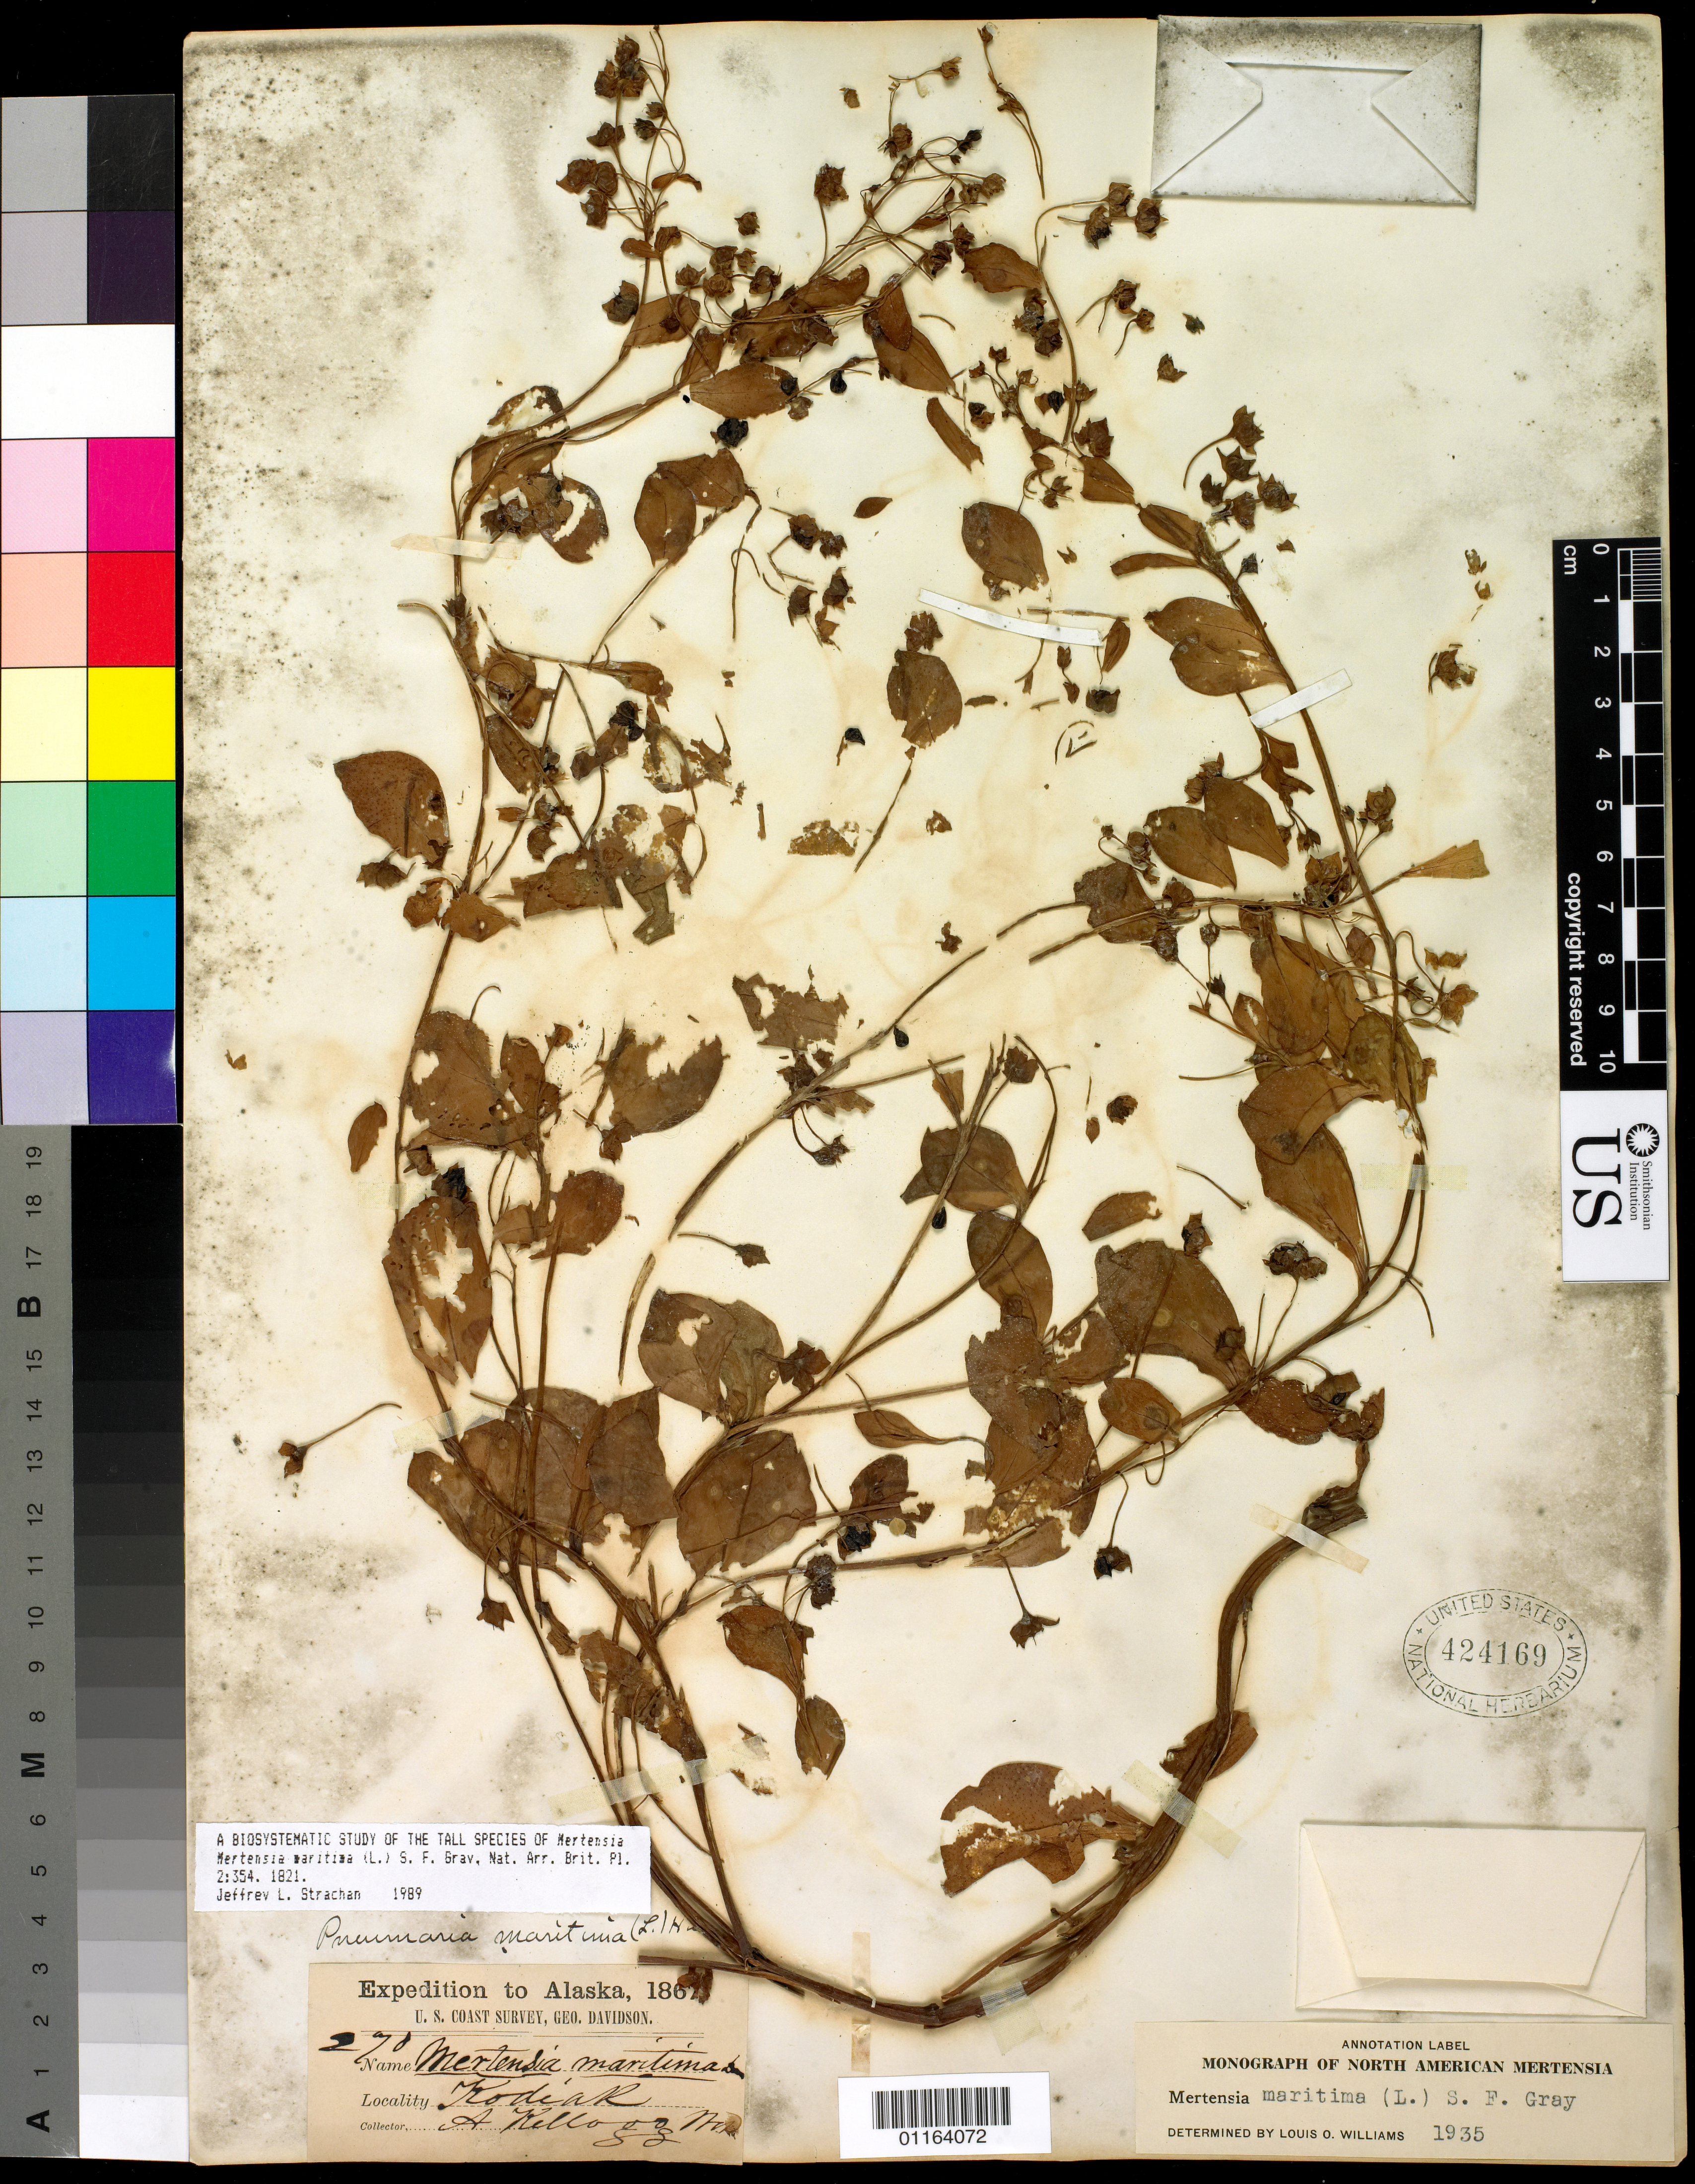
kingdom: Plantae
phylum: Tracheophyta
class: Magnoliopsida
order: Boraginales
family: Boraginaceae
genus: Mertensia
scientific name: Mertensia maritima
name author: (L.) S.F. Gray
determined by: Williams, Louis O.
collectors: A. Kellogg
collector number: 270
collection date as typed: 1867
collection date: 1867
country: United States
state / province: Alaska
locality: Kodiak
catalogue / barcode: US 424169